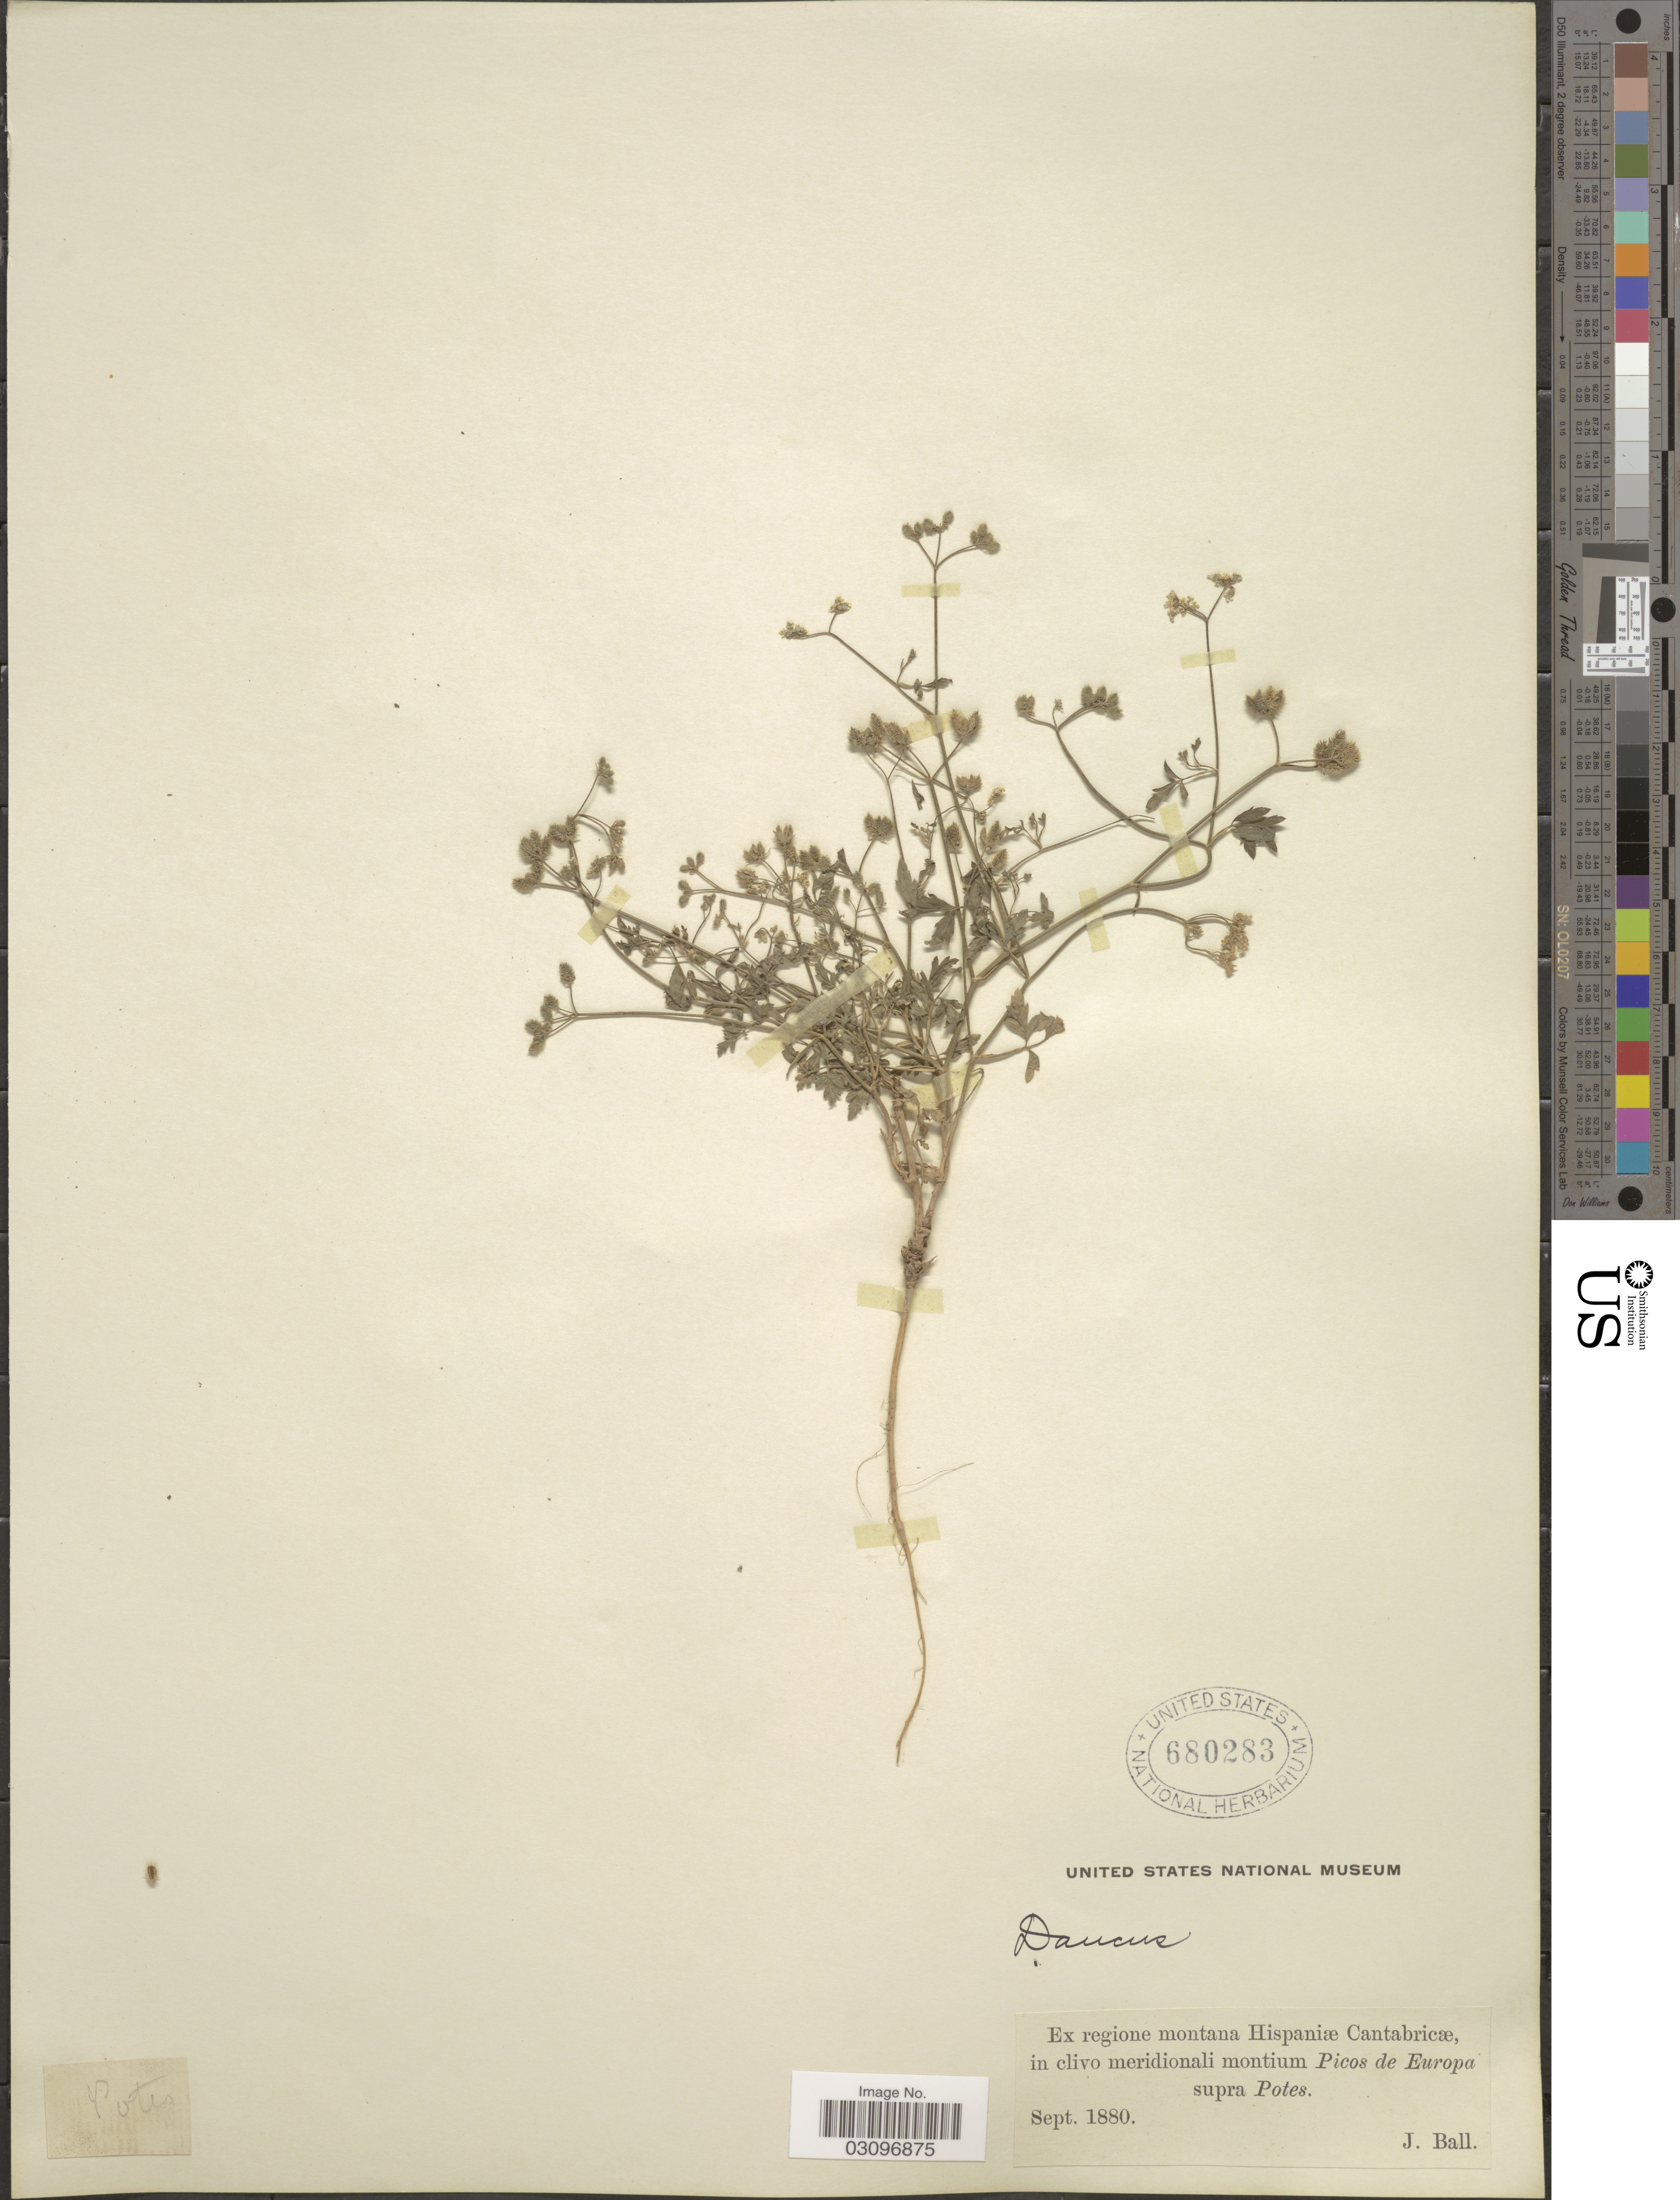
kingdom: Plantae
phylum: Tracheophyta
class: Magnoliopsida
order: Apiales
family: Apiaceae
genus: Daucus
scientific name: Daucus sp.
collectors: J. Ball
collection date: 1880-09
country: Spain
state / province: Cantabria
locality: Ex regione Hispaniæ Cantabricæ, in clivo meridionali montium Picos de Europa supra Potes.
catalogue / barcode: US 680283